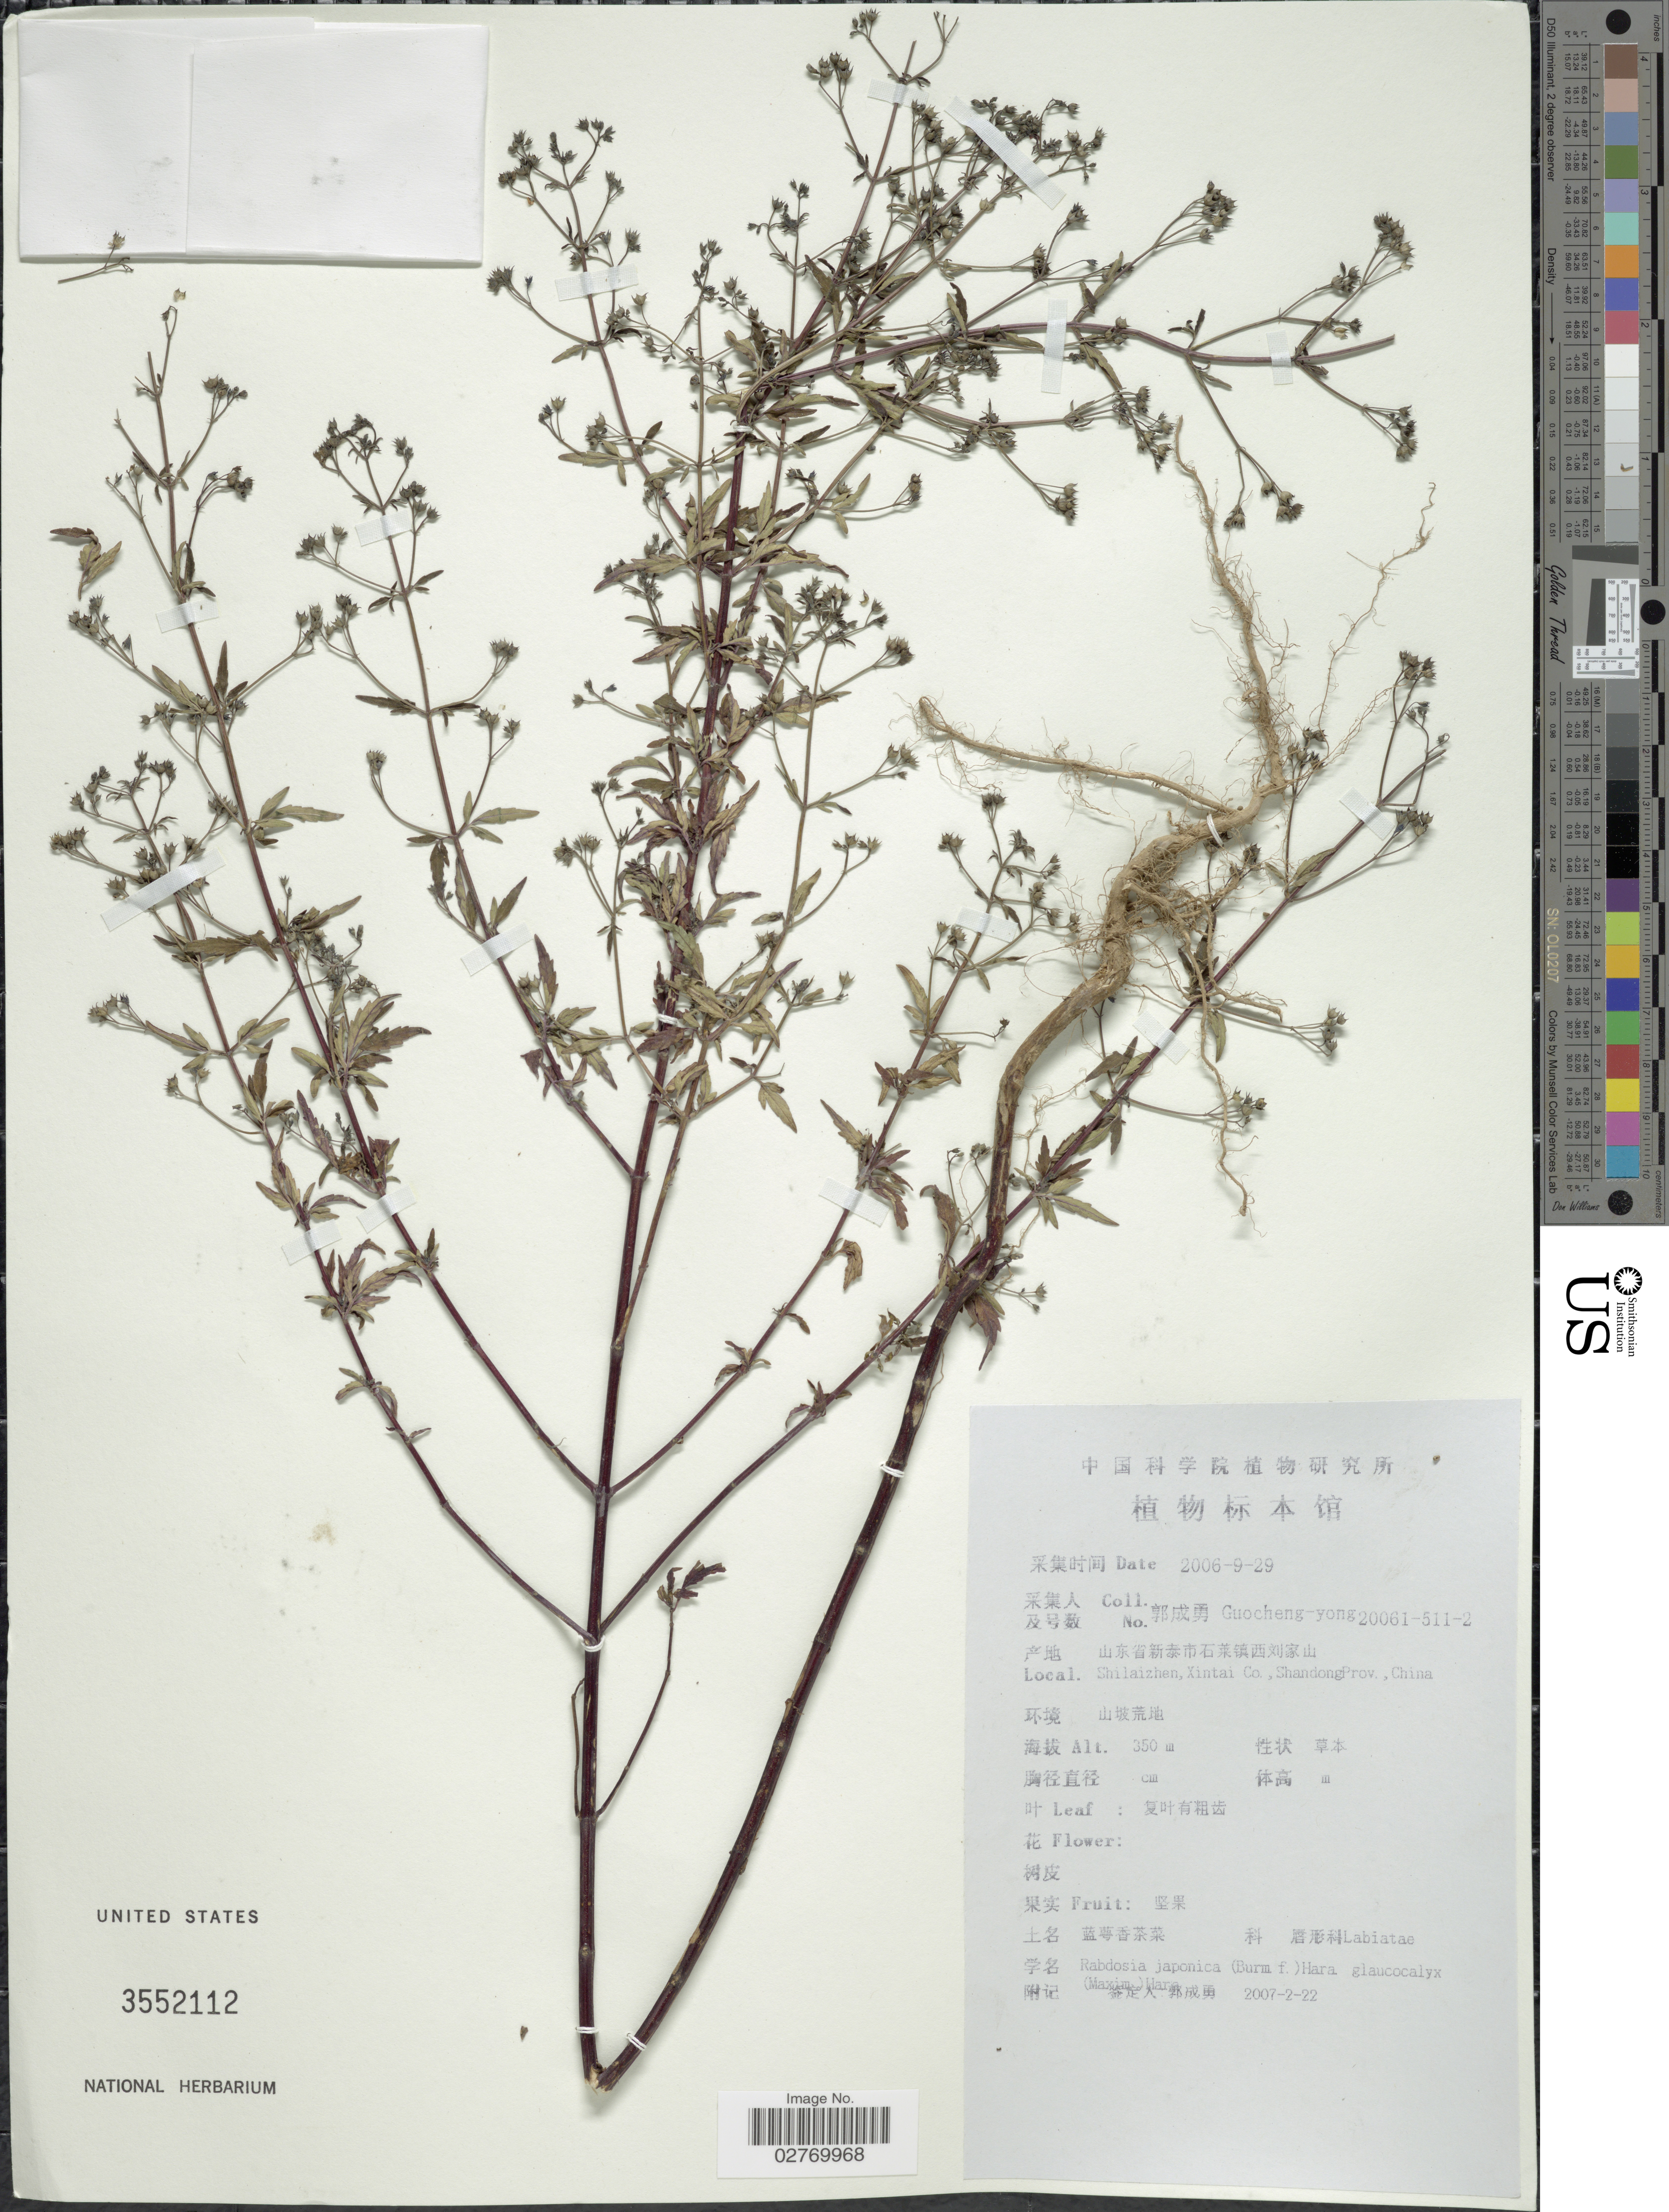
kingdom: Plantae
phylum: Tracheophyta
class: Magnoliopsida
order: Lamiales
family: Lamiaceae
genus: Scutellaria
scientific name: Scutellaria japonica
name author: Burm. f.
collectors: Guo cheng-yong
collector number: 20061-511-2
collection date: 2006-09-29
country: China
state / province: Shandong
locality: Shilaizhen, Xintai Co.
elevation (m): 350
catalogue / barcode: US 3552112